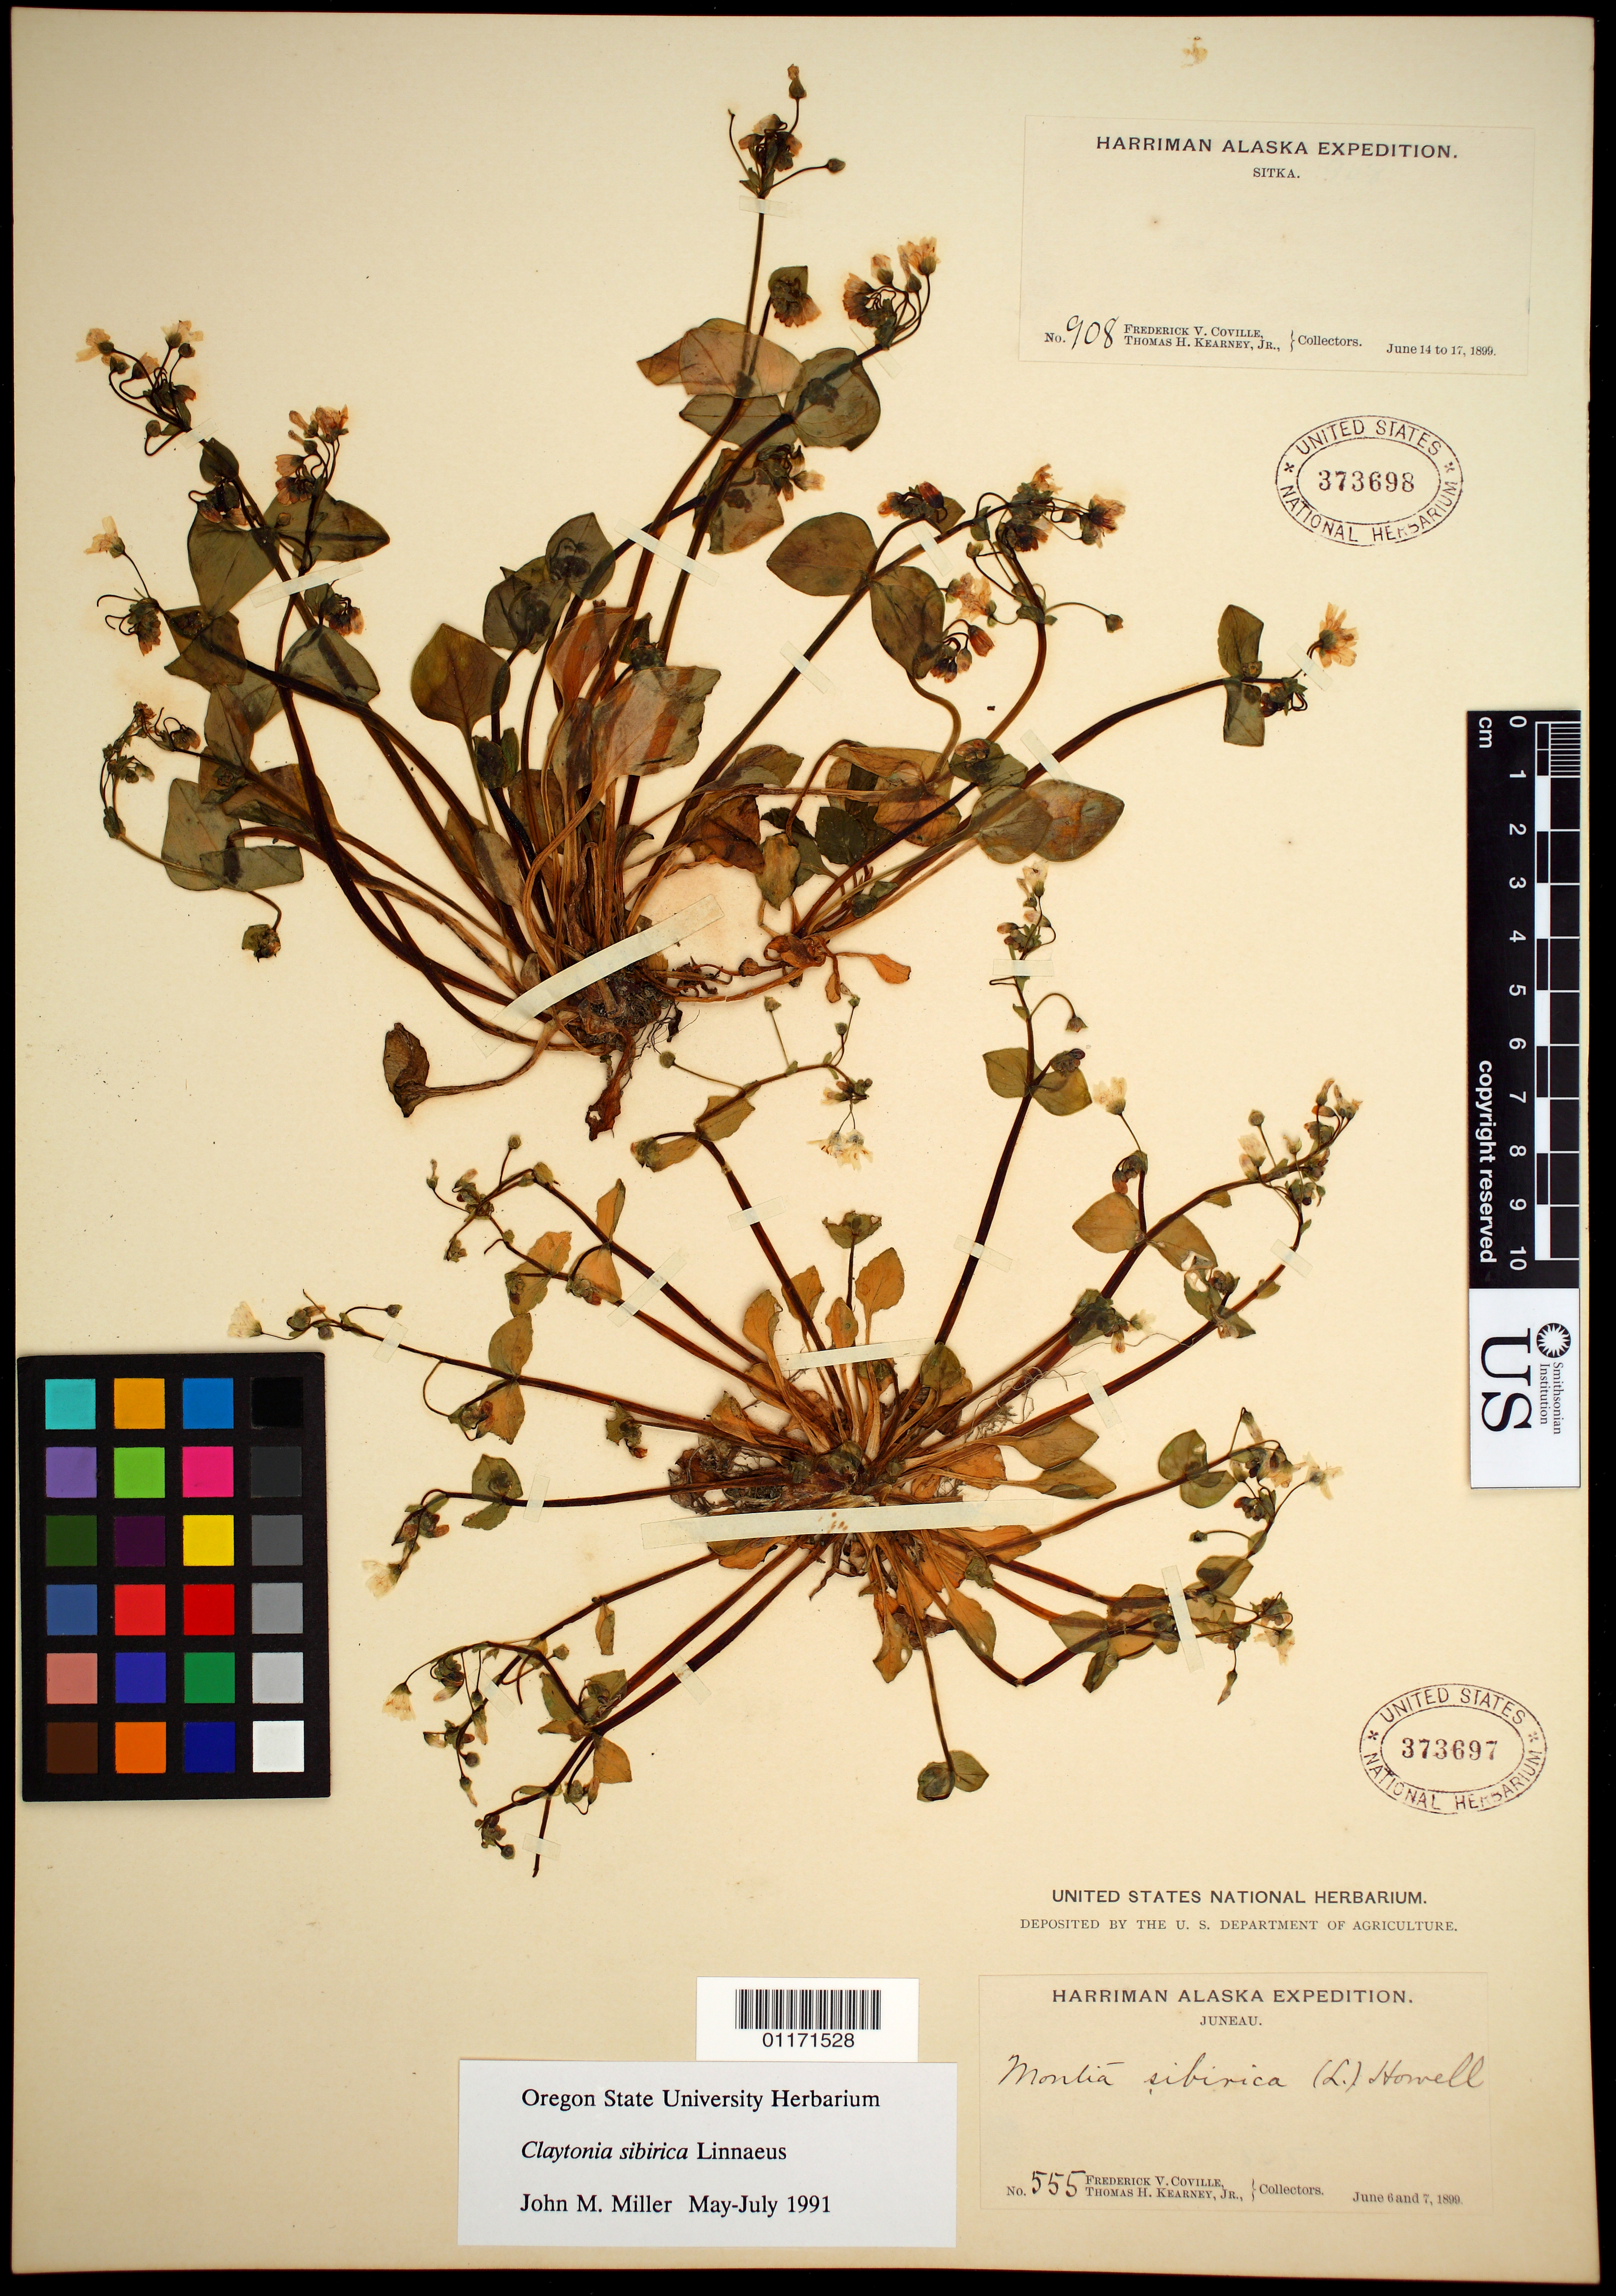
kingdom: Plantae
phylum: Tracheophyta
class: Magnoliopsida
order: Caryophyllales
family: Montiaceae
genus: Claytonia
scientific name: Claytonia sibirica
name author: L.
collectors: F. V. Coville & T. H. Kearney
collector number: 555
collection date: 1899-06-06,1899-06-07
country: United States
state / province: Alaska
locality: Juneau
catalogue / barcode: US 373697